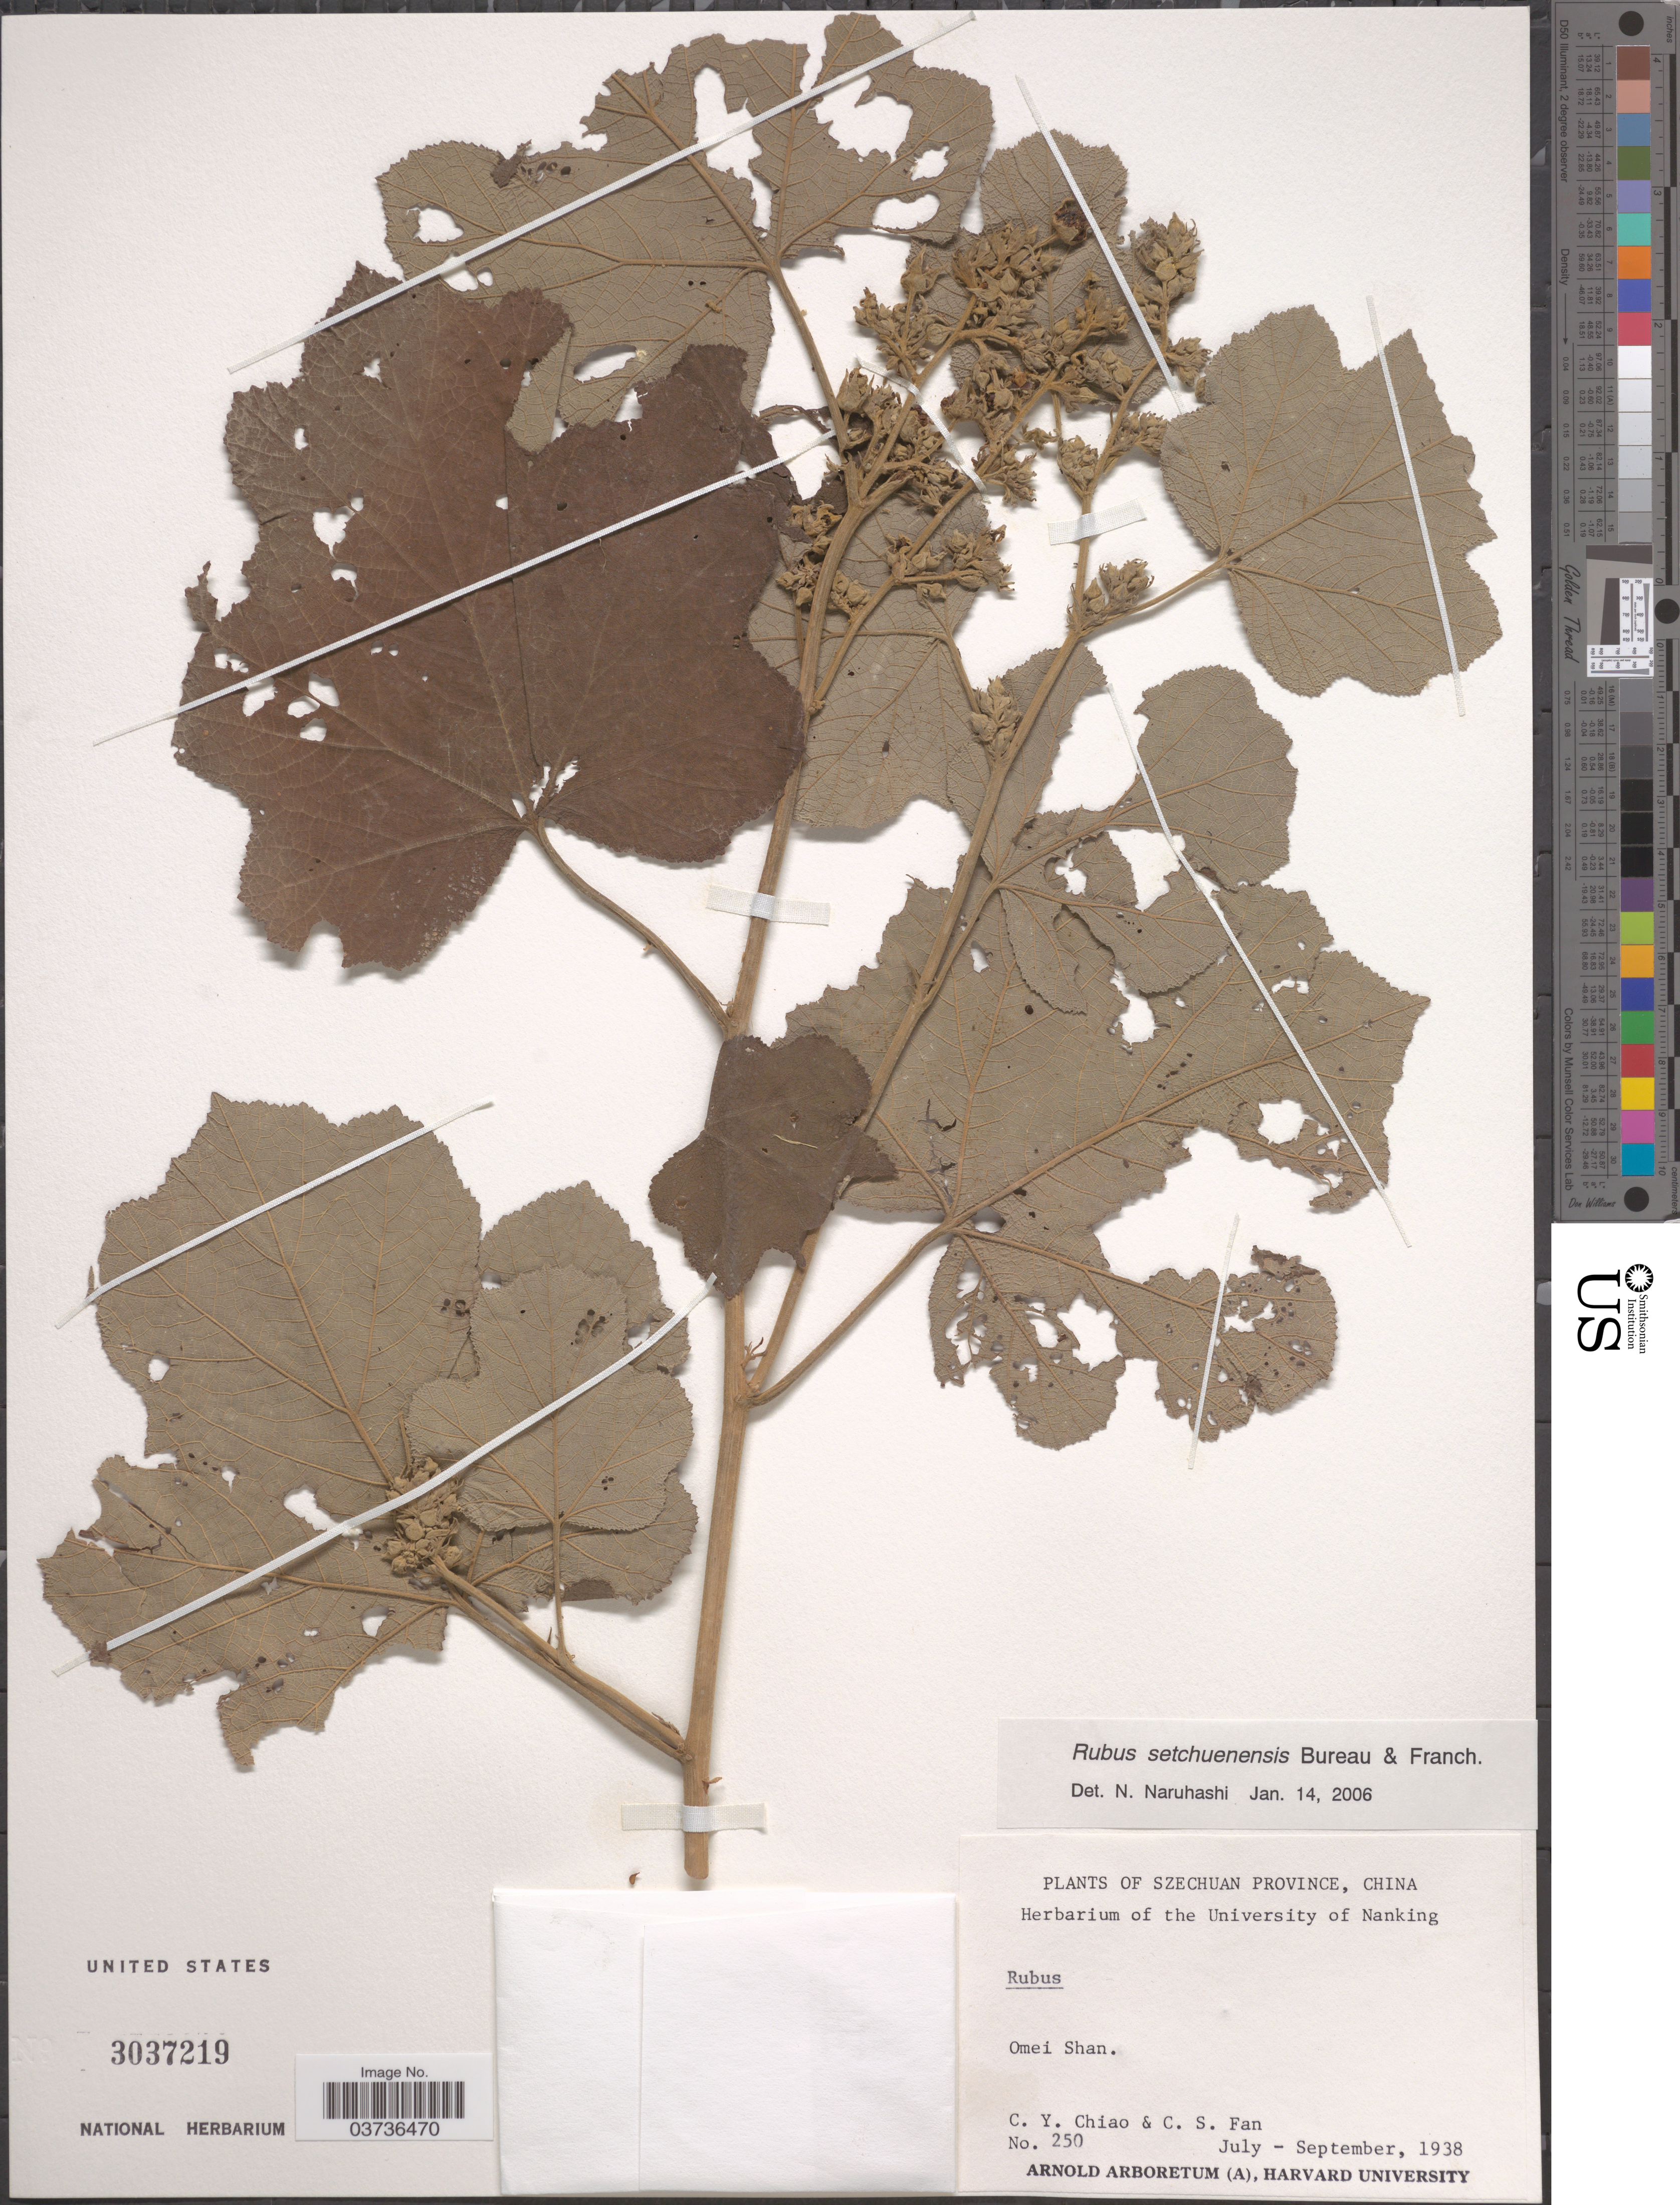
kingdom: Plantae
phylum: Tracheophyta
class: Magnoliopsida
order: Rosales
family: Rosaceae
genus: Rubus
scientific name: Rubus setchuenensis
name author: Bureau & Franch.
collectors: C. Y. Chiao & C. S. Fan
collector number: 250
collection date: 1938-07/1938-09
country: China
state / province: Sichuan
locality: Szechuan Province. Omei Shan.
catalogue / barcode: US 3037219